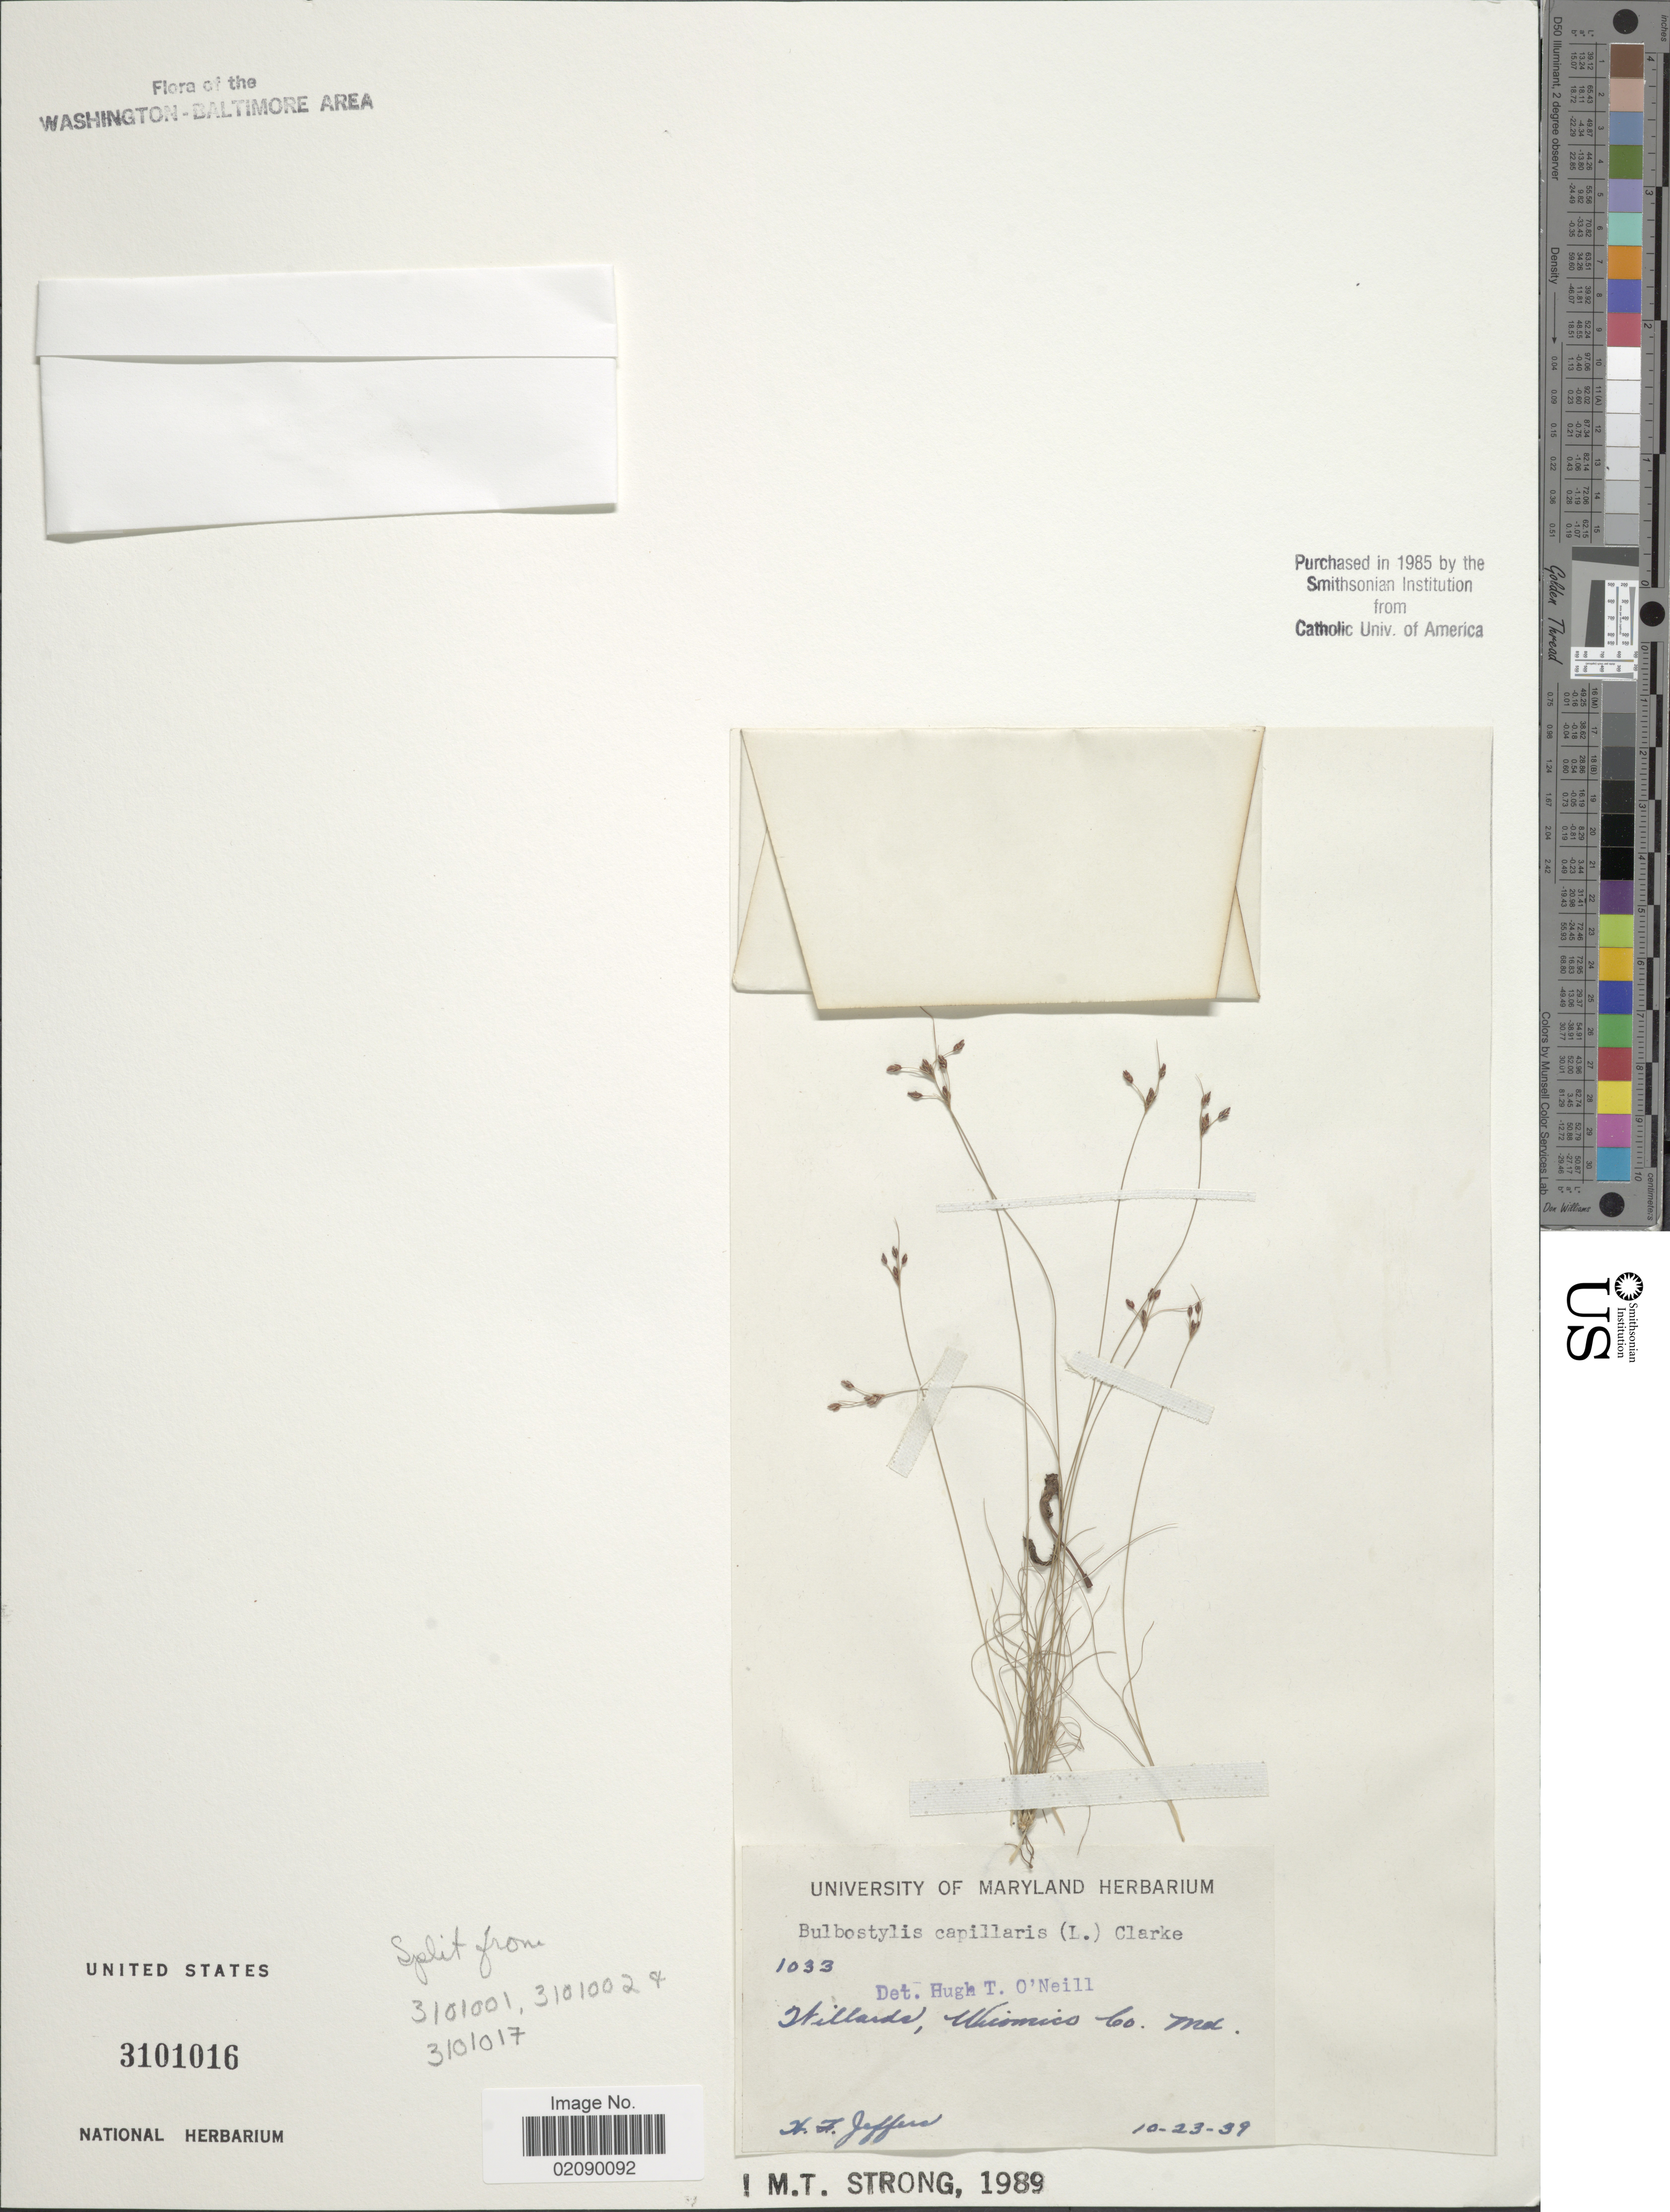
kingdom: Plantae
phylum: Tracheophyta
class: Liliopsida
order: Poales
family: Cyperaceae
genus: Bulbostylis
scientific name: Bulbostylis capillaris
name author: (L.) Kunth ex C.B. Clarke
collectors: H. Jeffers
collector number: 1033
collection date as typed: Transcribed d/m/y: 23/10/39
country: United States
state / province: Maryland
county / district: Wicomico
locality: Willards, Wicomico Co.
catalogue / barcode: US 3101016